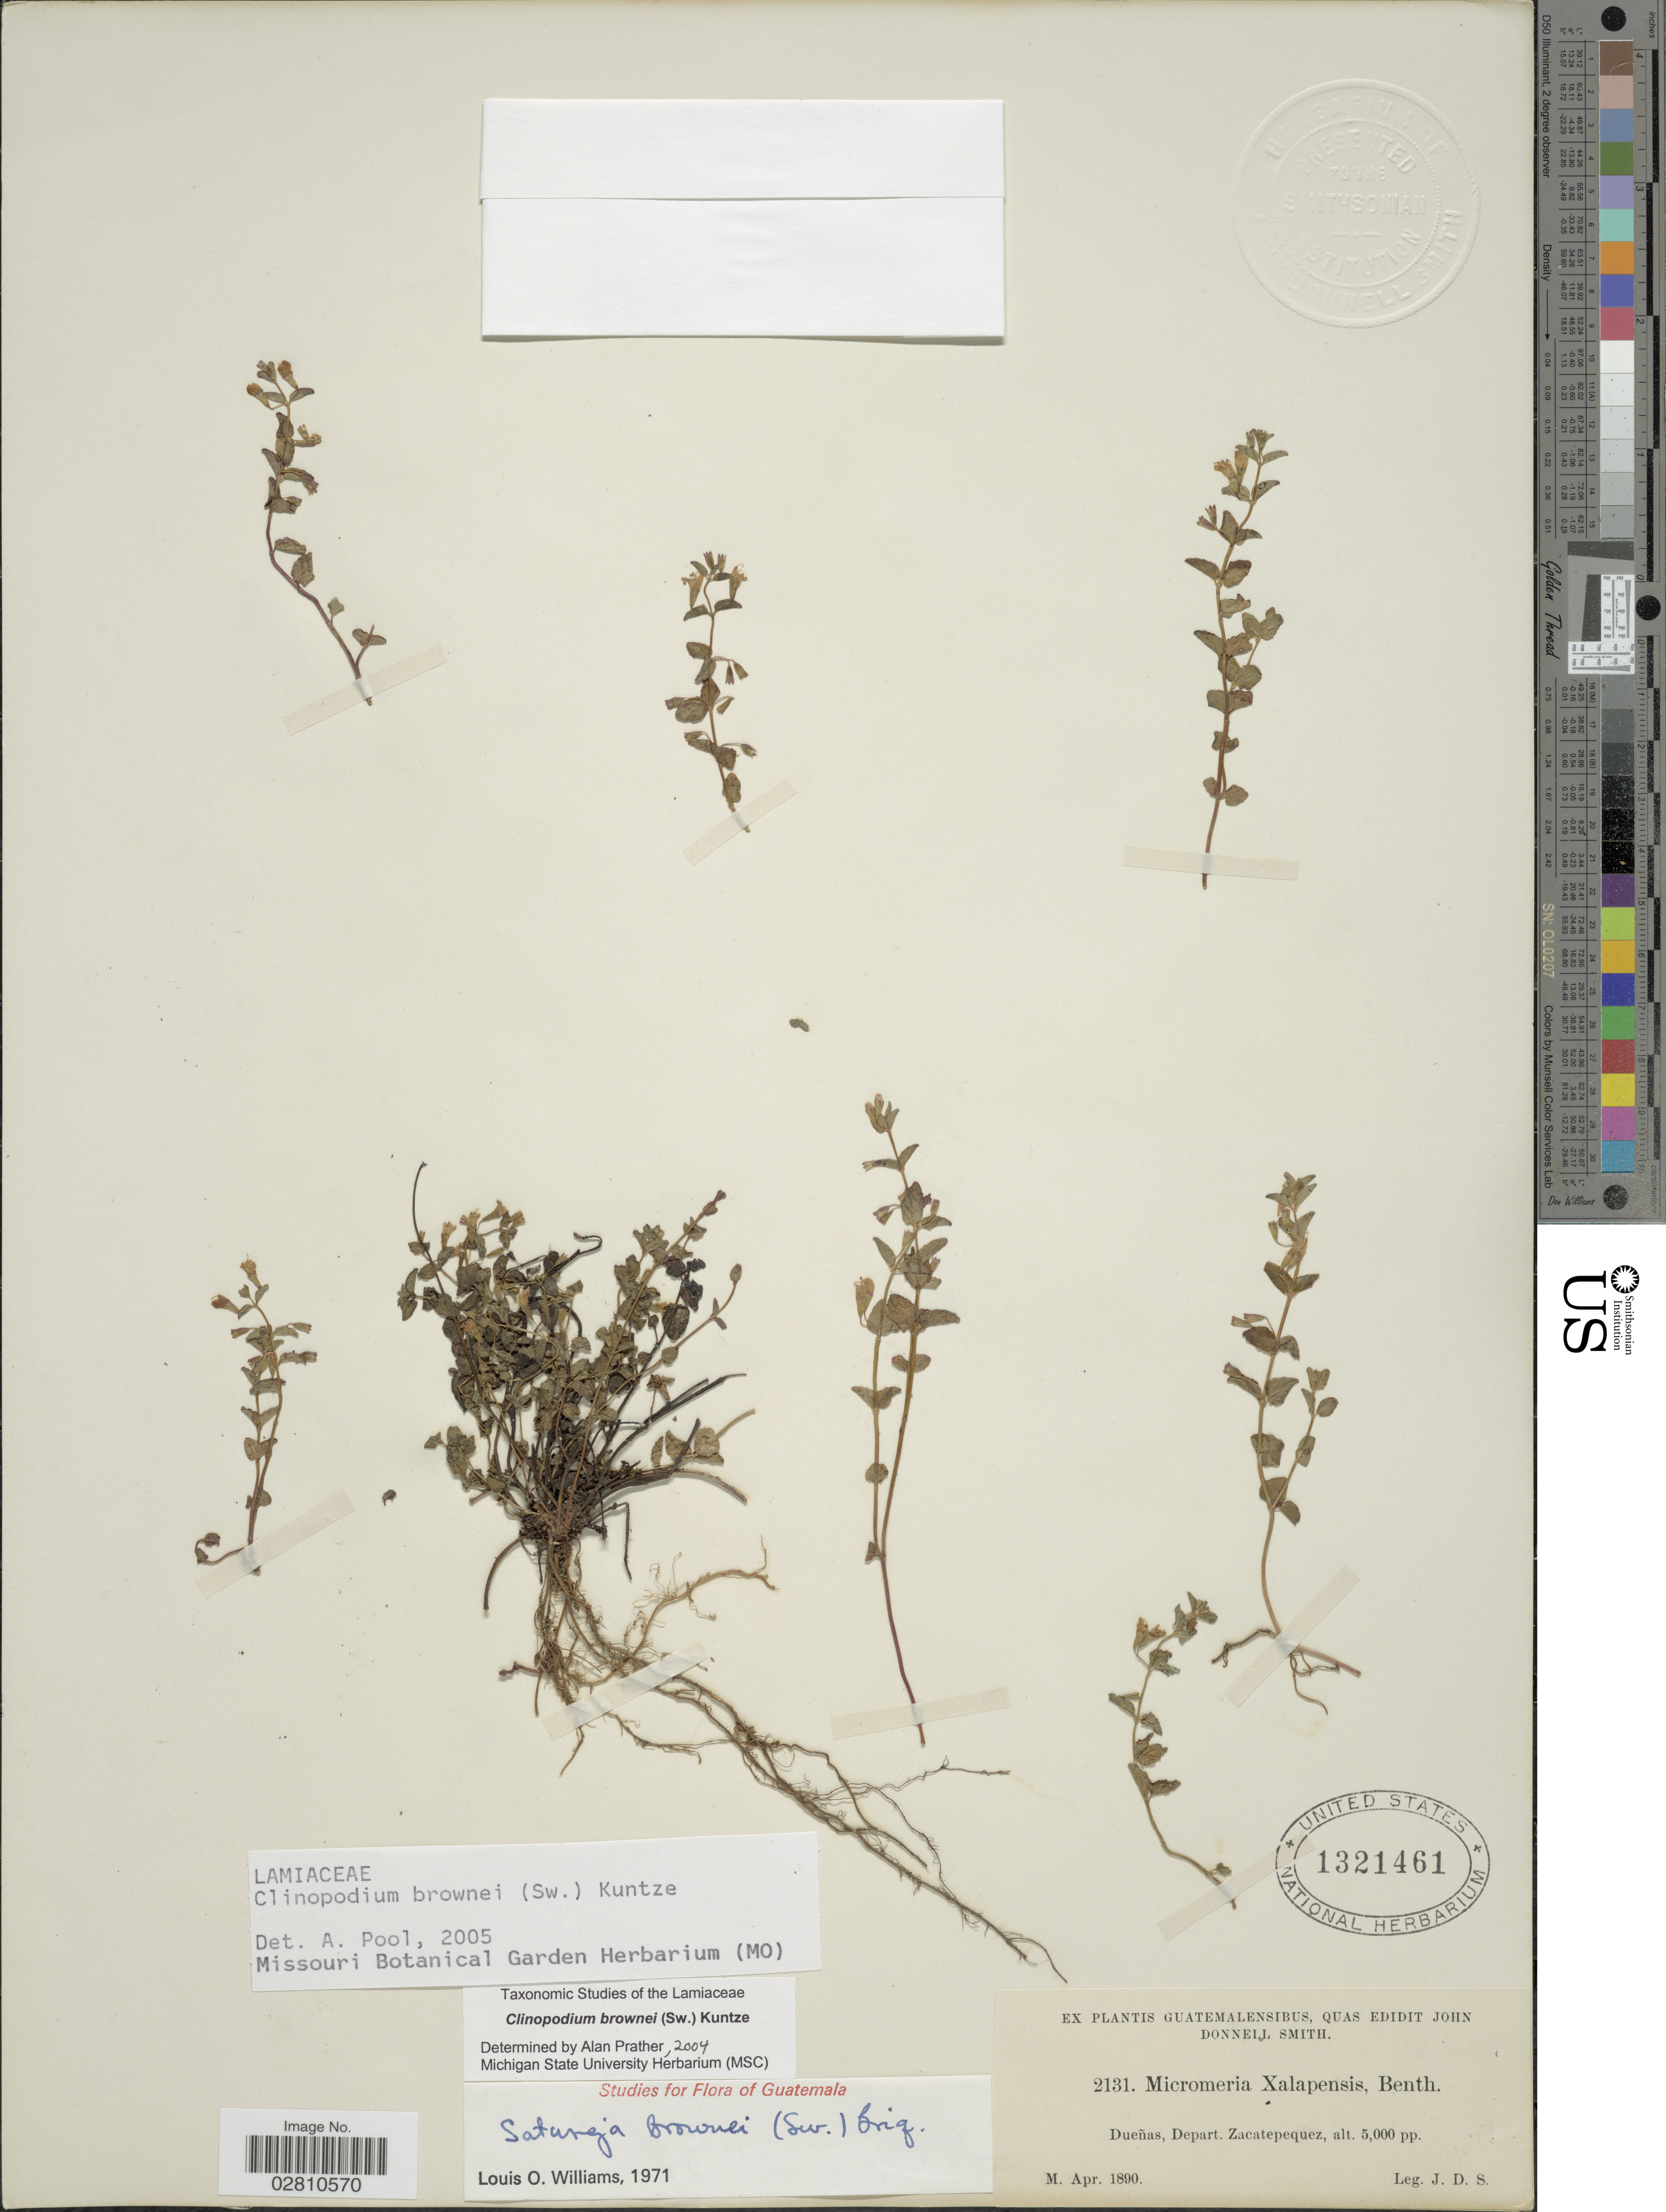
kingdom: Plantae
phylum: Tracheophyta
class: Magnoliopsida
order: Lamiales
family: Lamiaceae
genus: Clinopodium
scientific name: Clinopodium brownei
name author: (Sw.) Kuntze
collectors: J. Donnell Smith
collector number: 2131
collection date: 1890-04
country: Guatemala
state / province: Sacatepéquez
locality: Dueñas, Depart. Zacatepequez.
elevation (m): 1524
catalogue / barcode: US 1321461